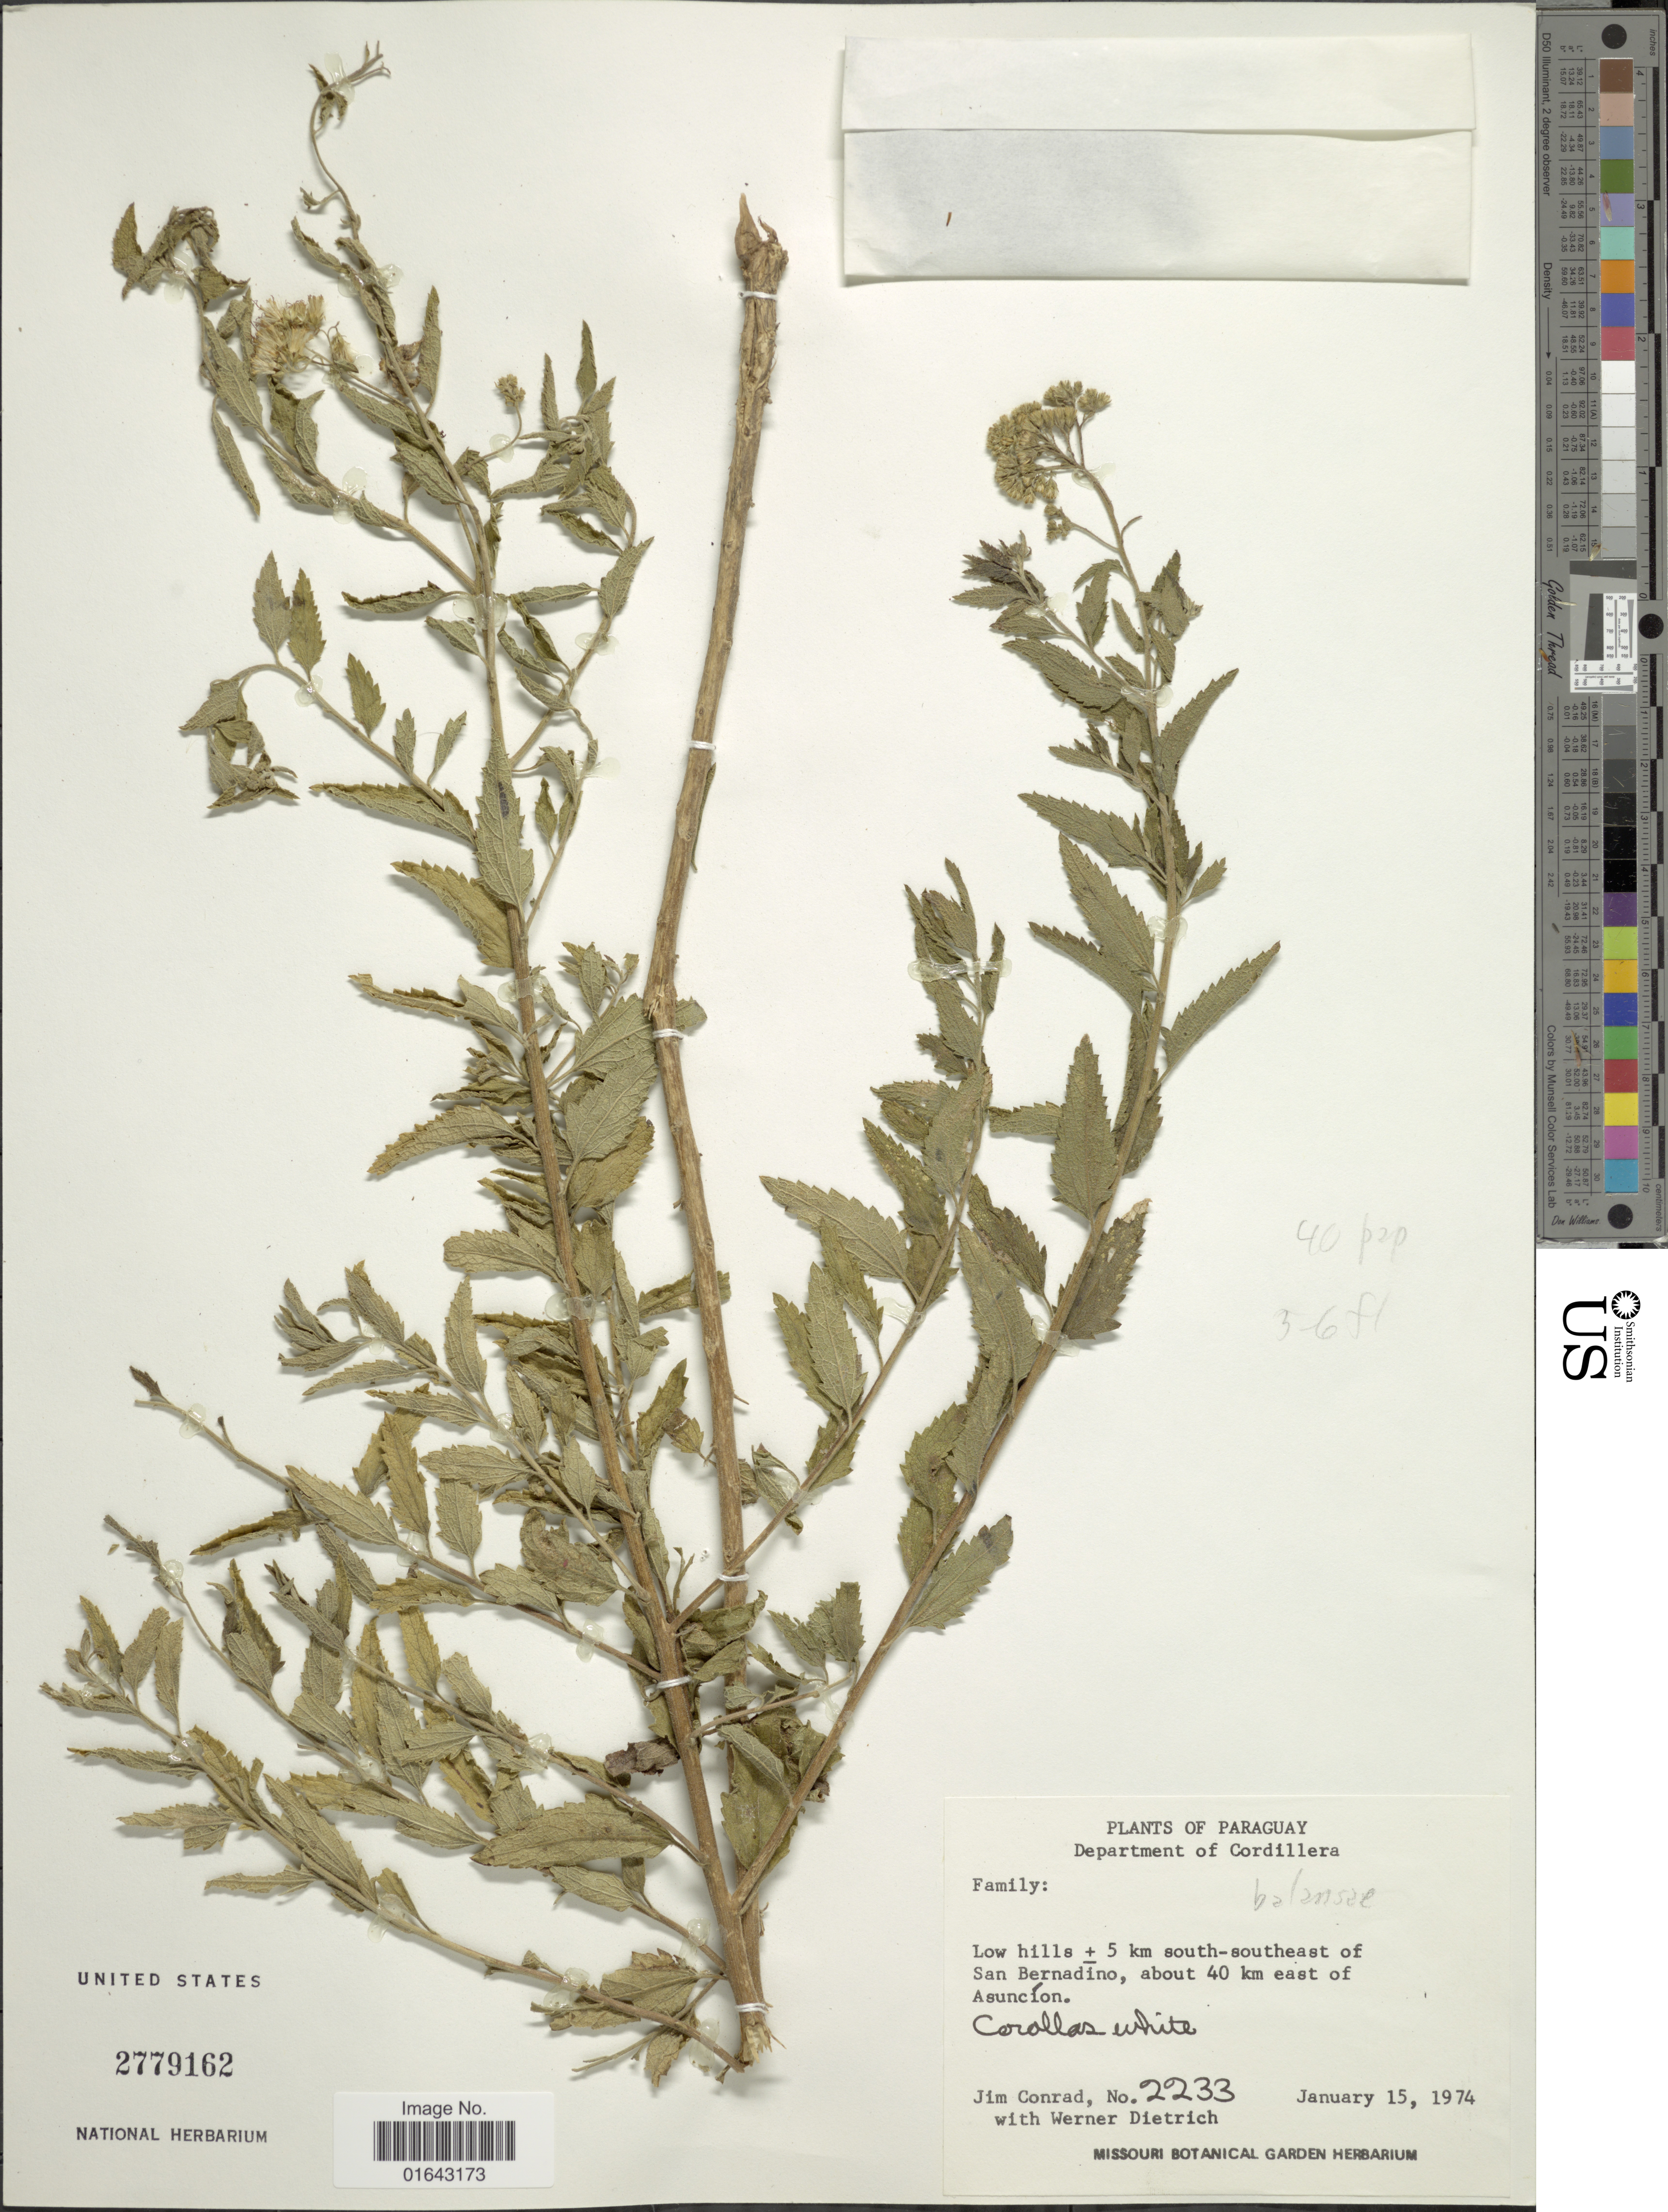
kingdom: Plantae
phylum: Tracheophyta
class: Magnoliopsida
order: Asterales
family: Asteraceae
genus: Bejaranoa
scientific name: Bejaranoa balansae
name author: (Hieron.) R.M. King & H. Rob.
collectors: J. Conrad & W. Dietrich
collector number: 2233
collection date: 1974-01-15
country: Paraguay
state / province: Cordillera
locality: Department of Cordillera. Low hills ± 5 km south-southeast of San Bernadino, about 40 km east of Asuncíon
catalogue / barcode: US 2779162